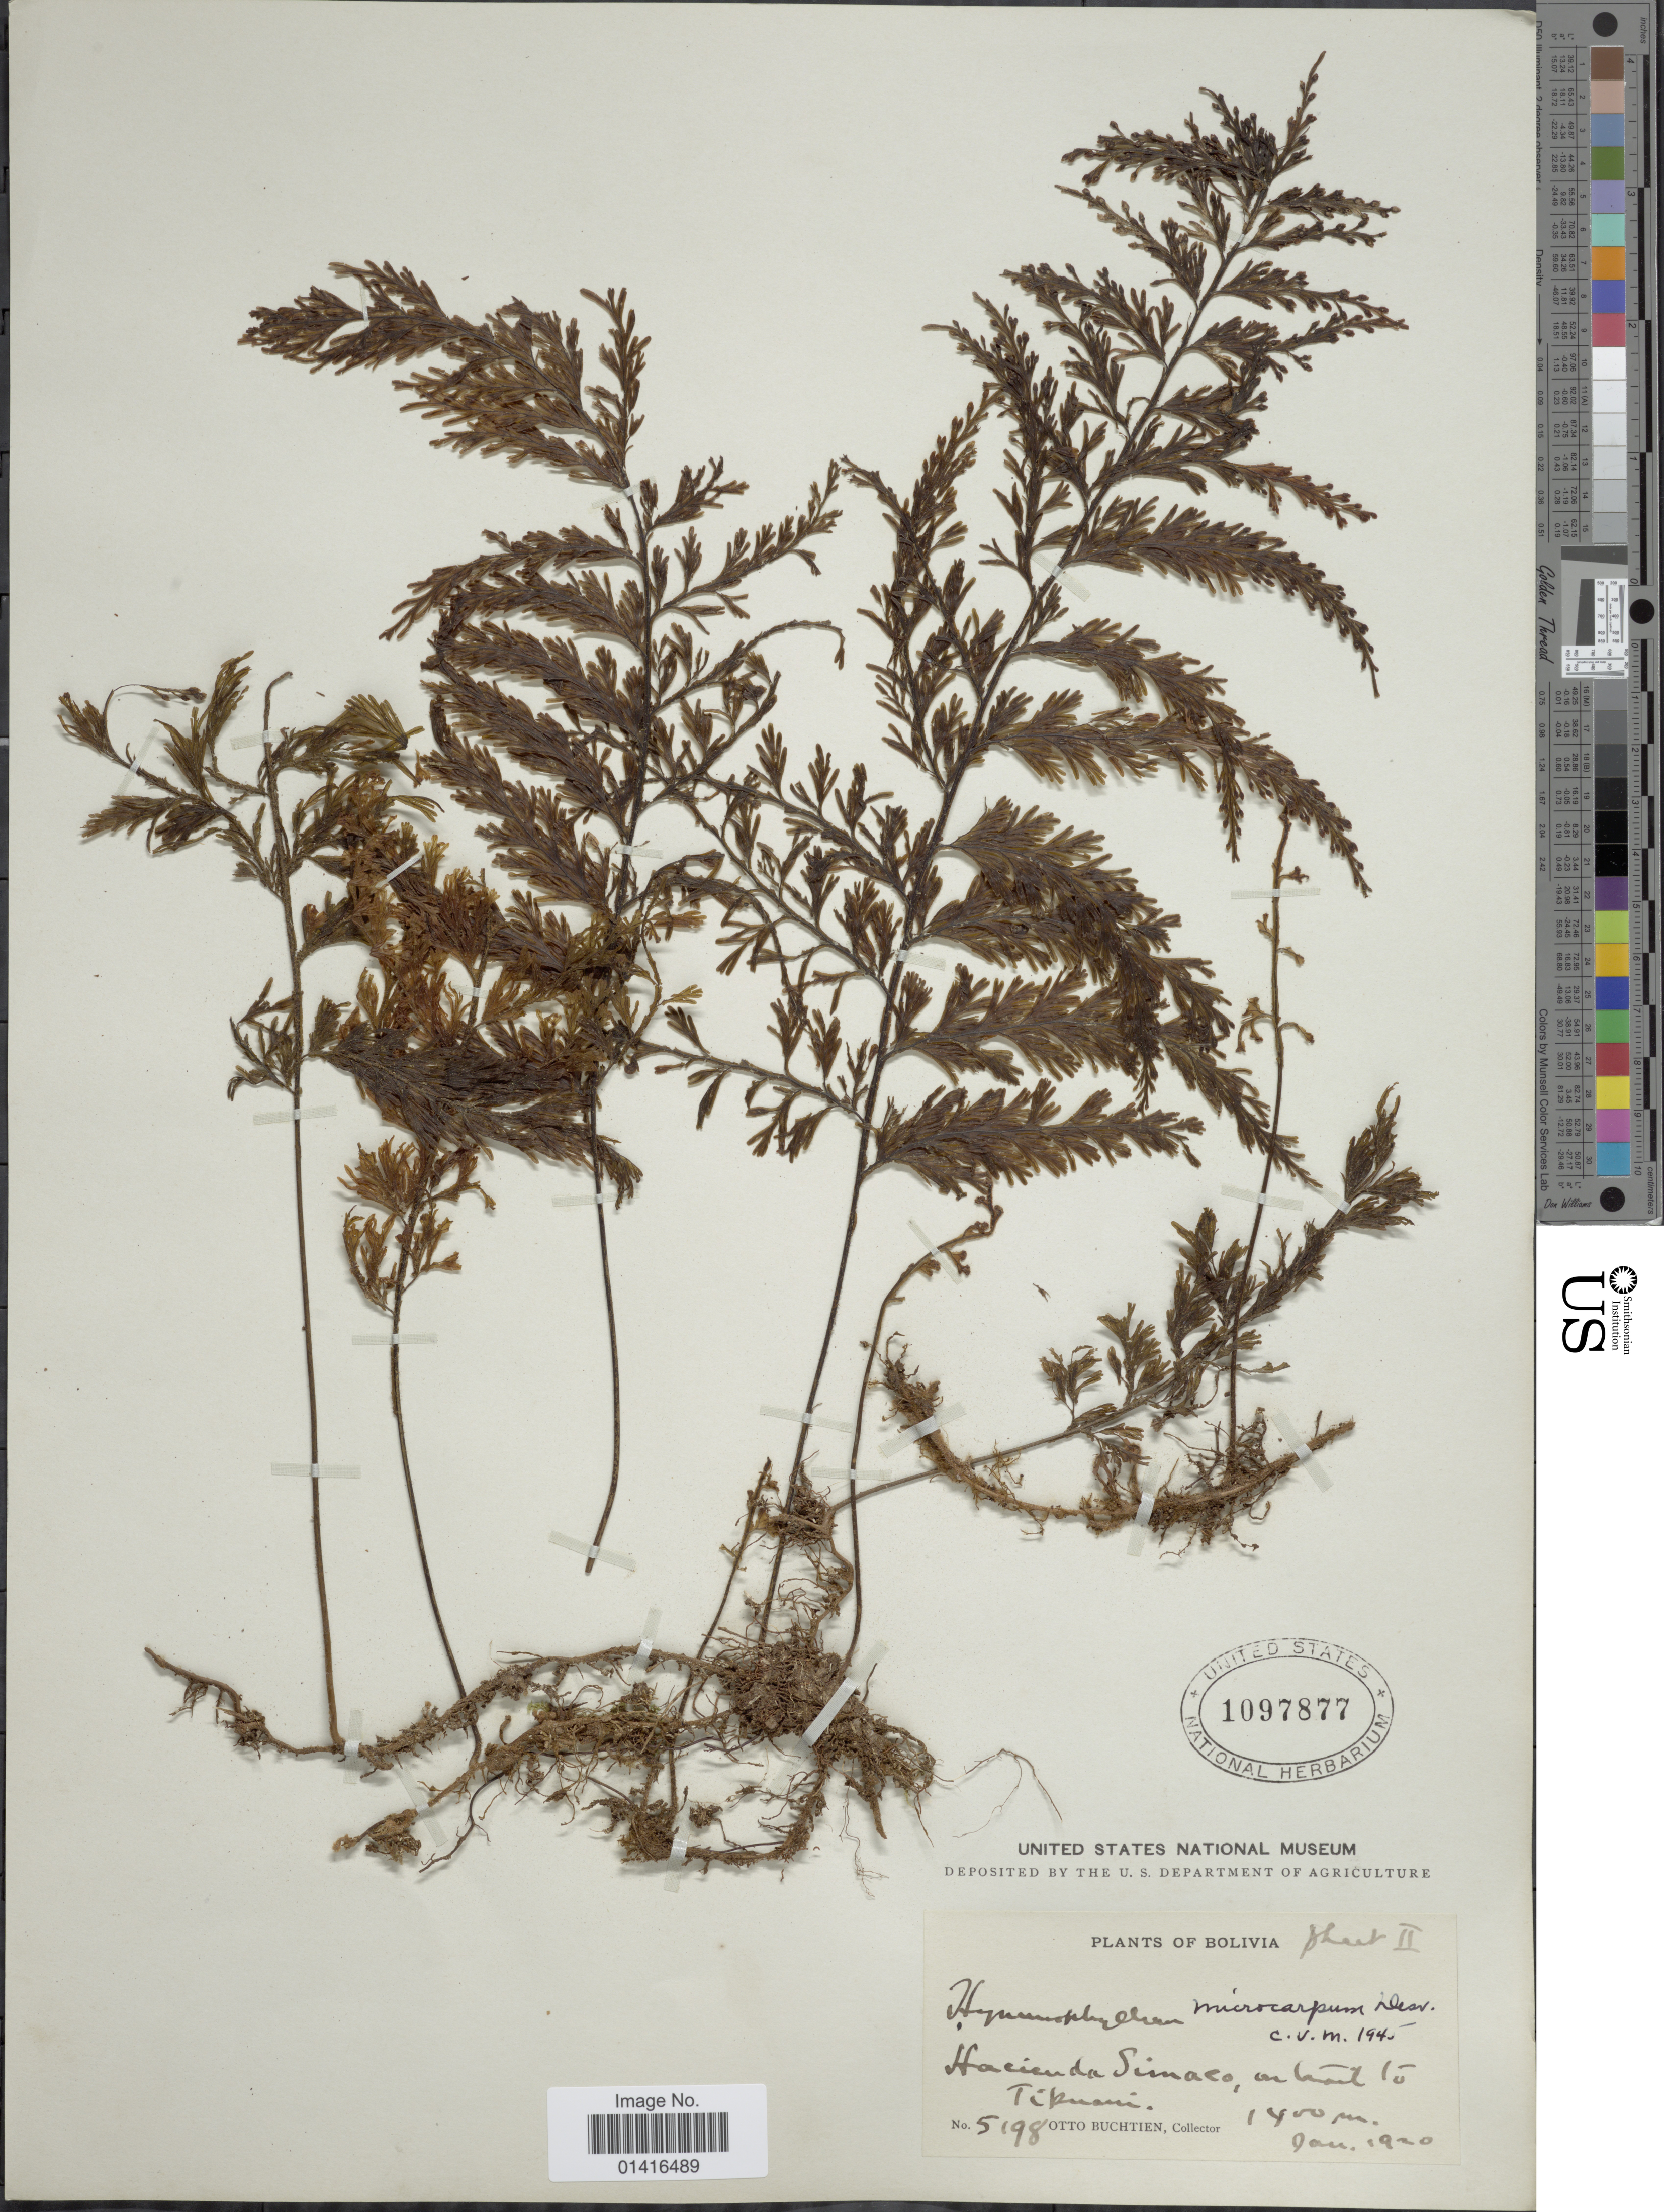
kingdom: Plantae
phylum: Tracheophyta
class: Polypodiopsida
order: Hymenophyllales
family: Hymenophyllaceae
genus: Hymenophyllum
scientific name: Hymenophyllum microcarpum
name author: (Desv.) Lellinger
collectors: O. Buchtien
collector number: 5198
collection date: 1920-01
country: Bolivia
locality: Hacienda Simaco sobre el camino a Tipuani.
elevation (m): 1400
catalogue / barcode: US 1097877